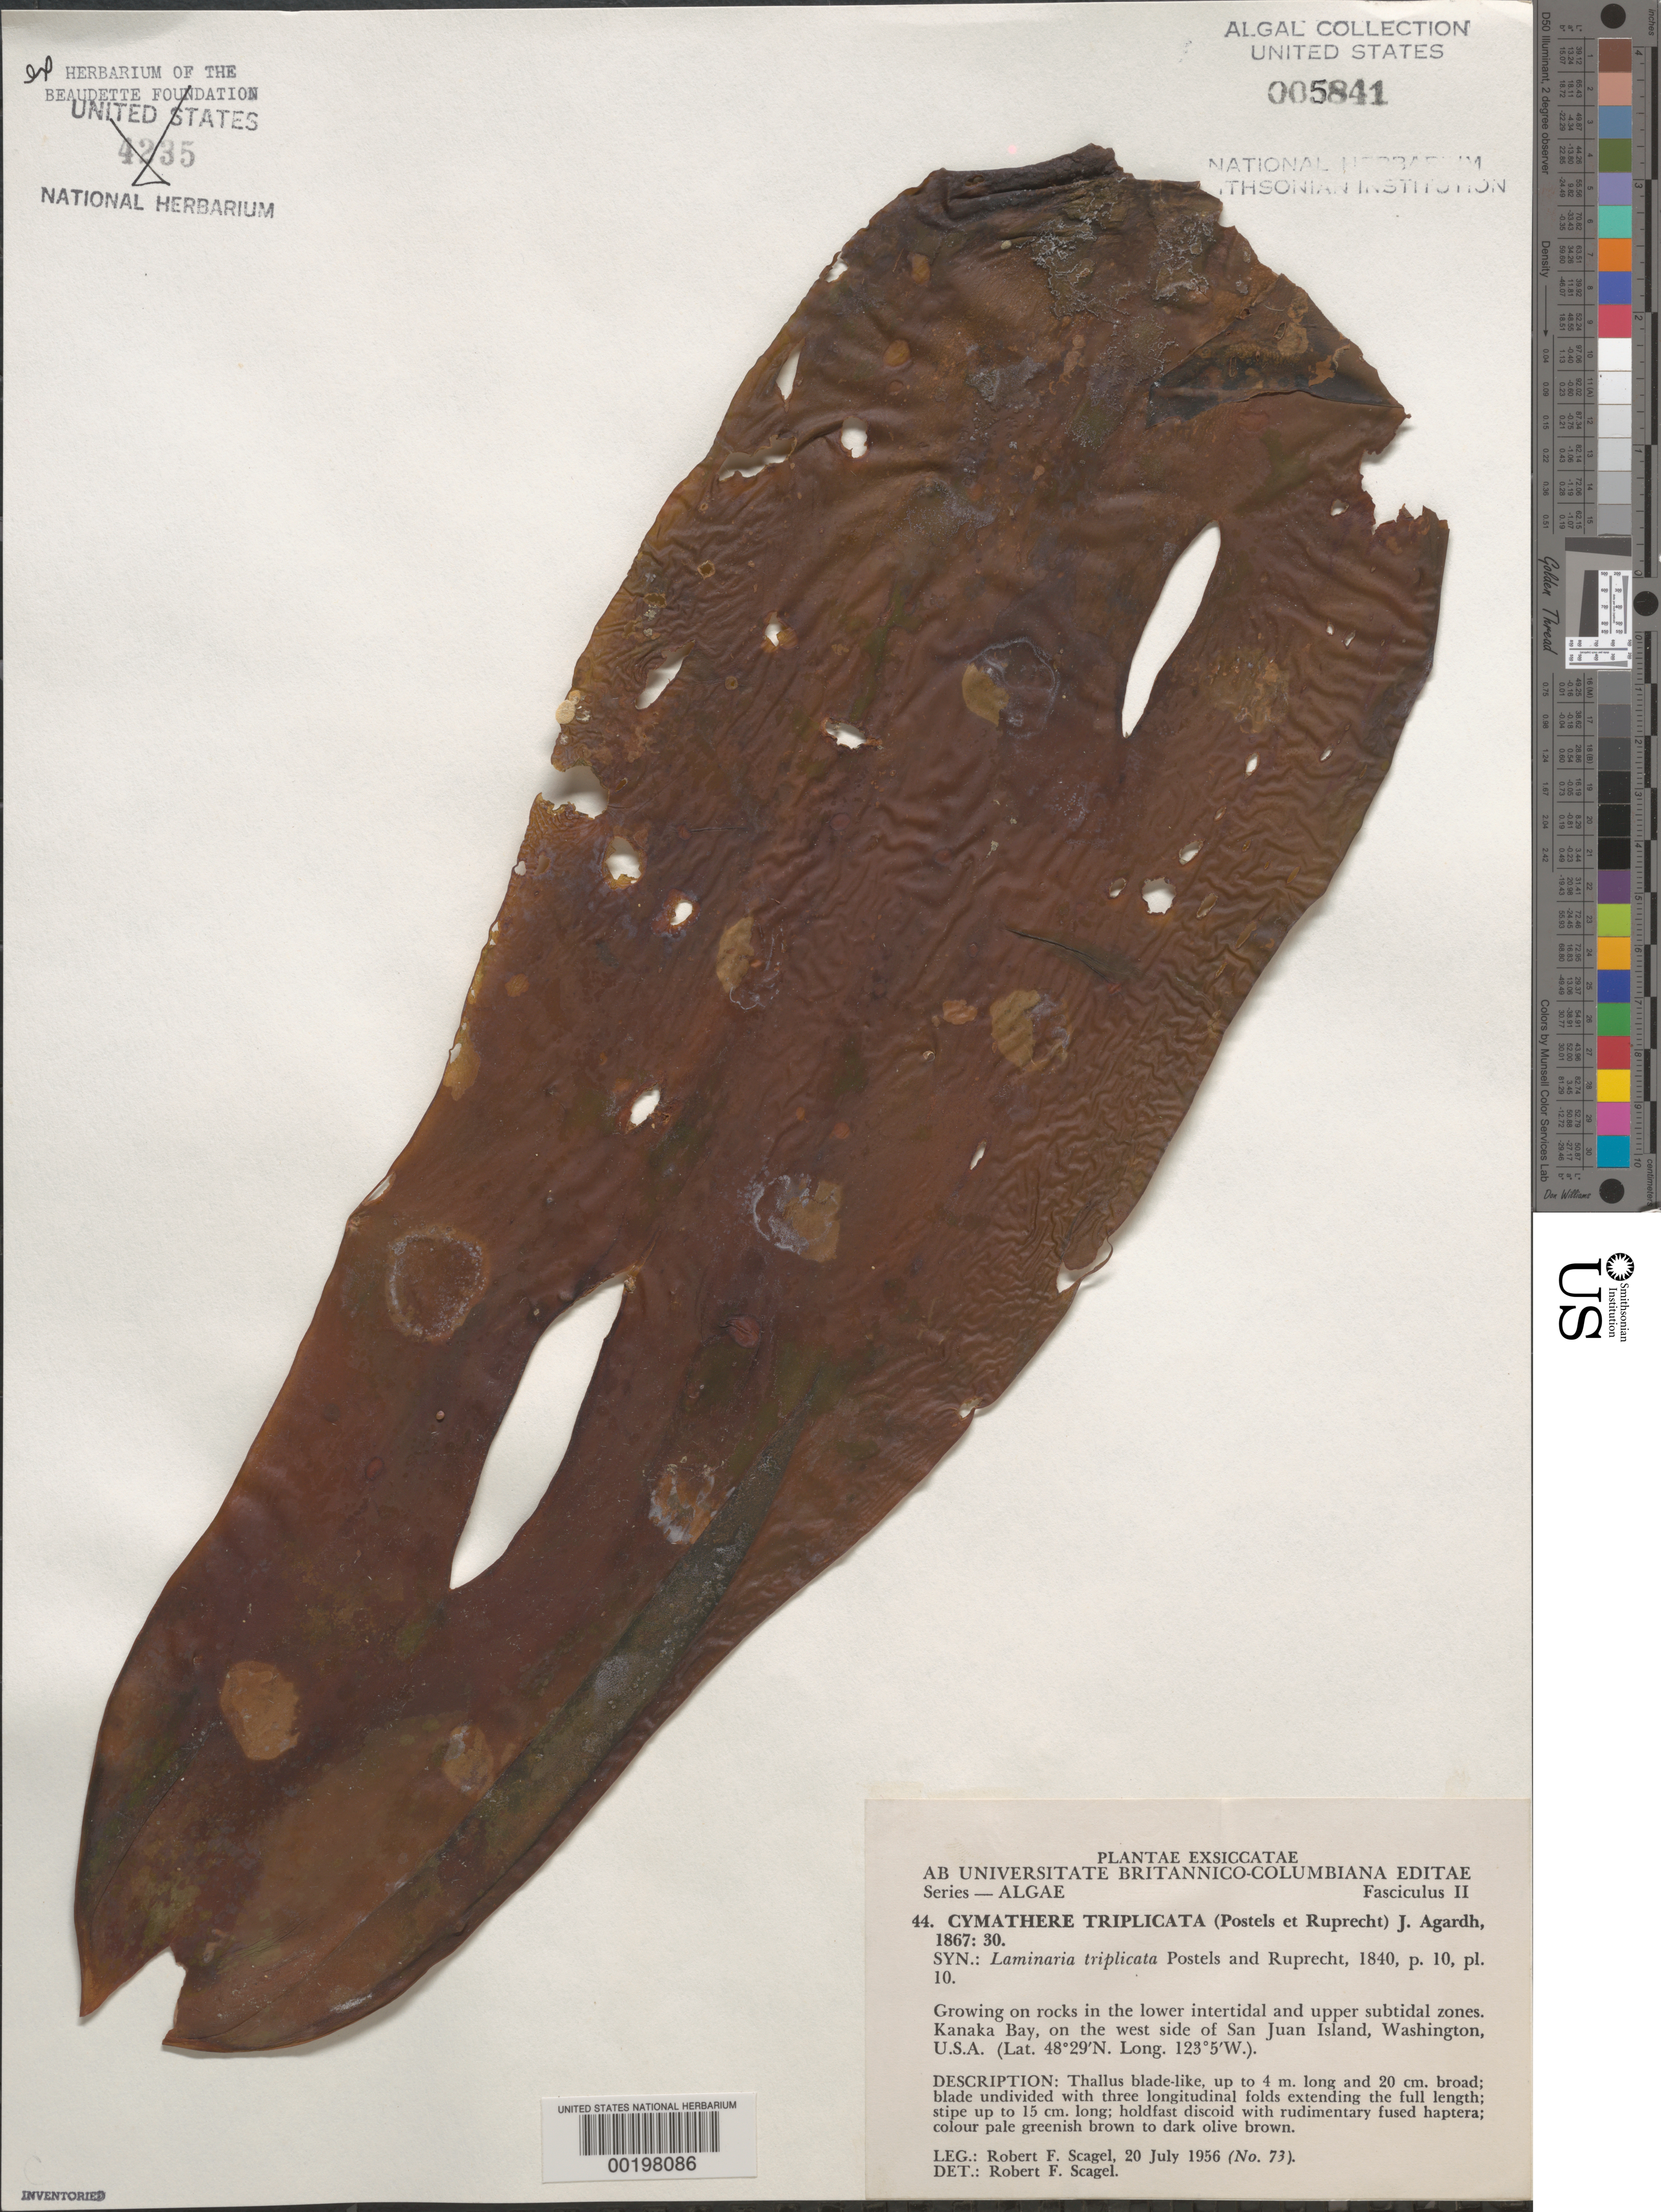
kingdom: Chromista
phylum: Ochrophyta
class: Phaeophyceae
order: Laminariales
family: Laminariaceae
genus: Cymathaere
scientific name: Cymathaere triplicata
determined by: Scagel, R. F.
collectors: R. F. Scagel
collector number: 73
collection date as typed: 20 Jul 1956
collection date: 1956-07-20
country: United States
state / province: Washington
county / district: San Juan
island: San Juan Island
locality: Kanaka Bay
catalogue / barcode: US 5841